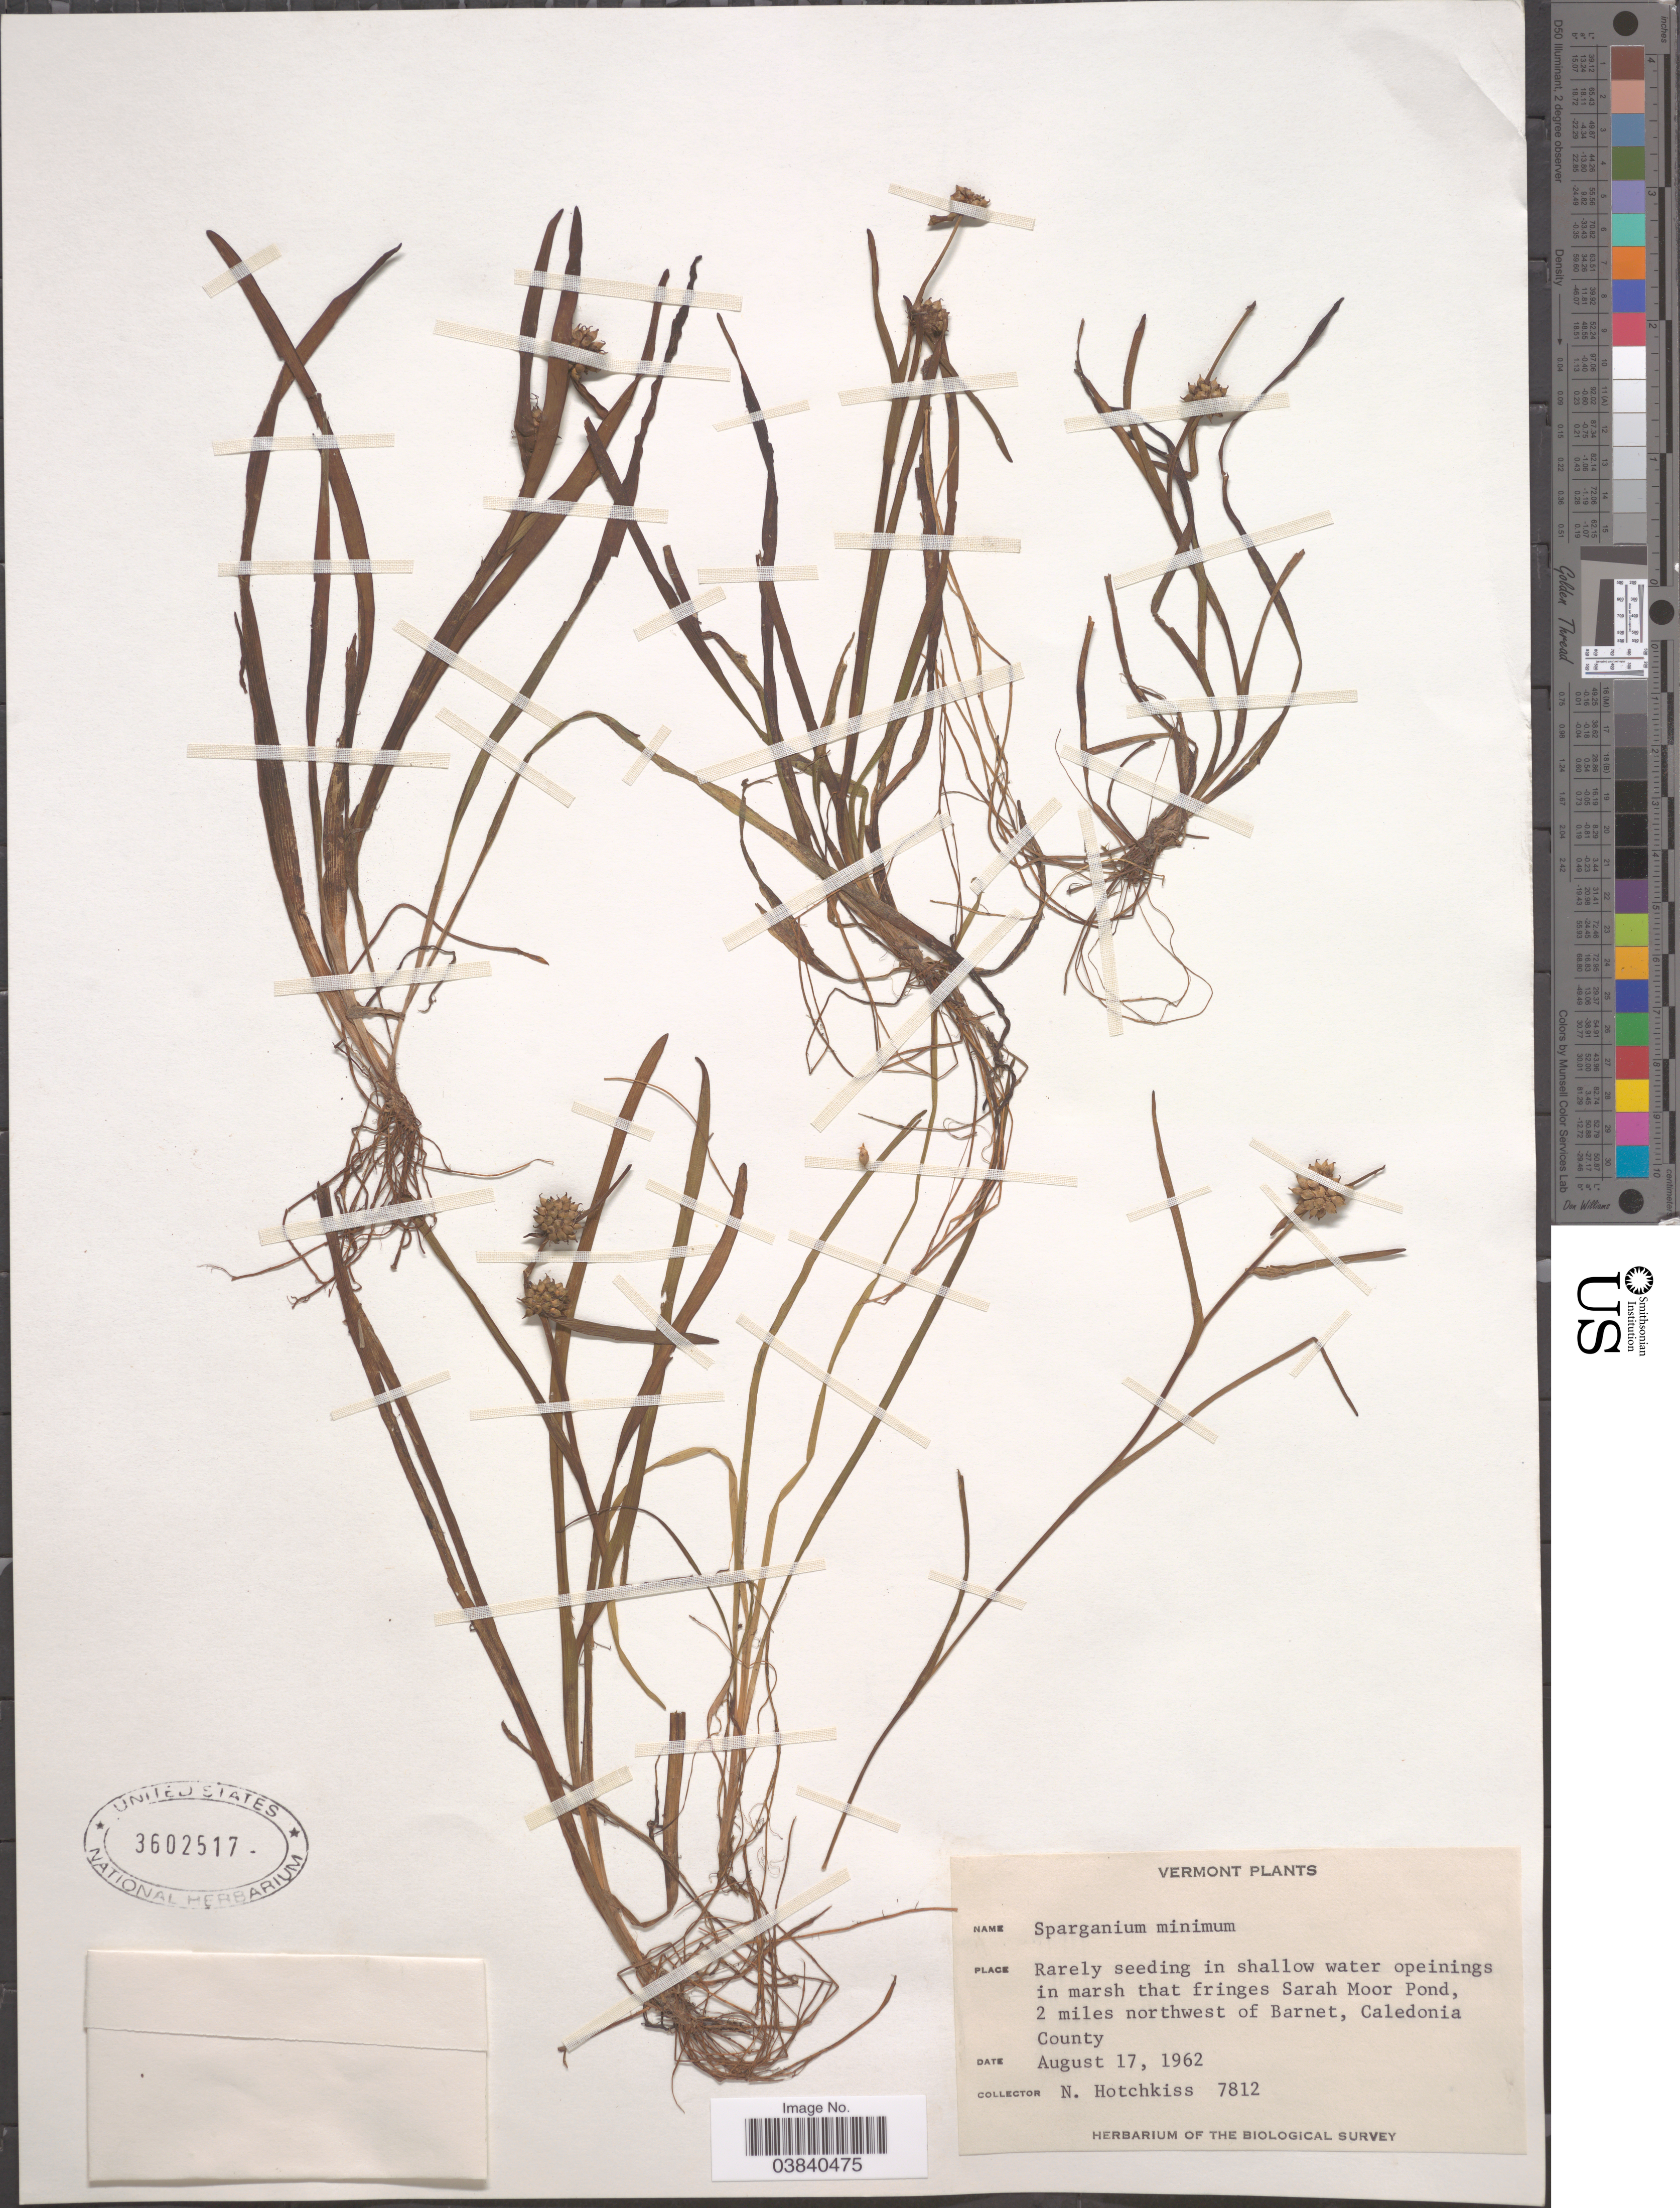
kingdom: Plantae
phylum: Tracheophyta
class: Liliopsida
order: Poales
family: Typhaceae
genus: Sparganium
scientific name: Sparganium minimum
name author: Wallr.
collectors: N. Hotchkiss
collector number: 7812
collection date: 1962-08-17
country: United States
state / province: Vermont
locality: In marsh that fringes Sarah Moor Pond, 2 miles northwest of Barnet, Caledonia County.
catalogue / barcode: US 3602517